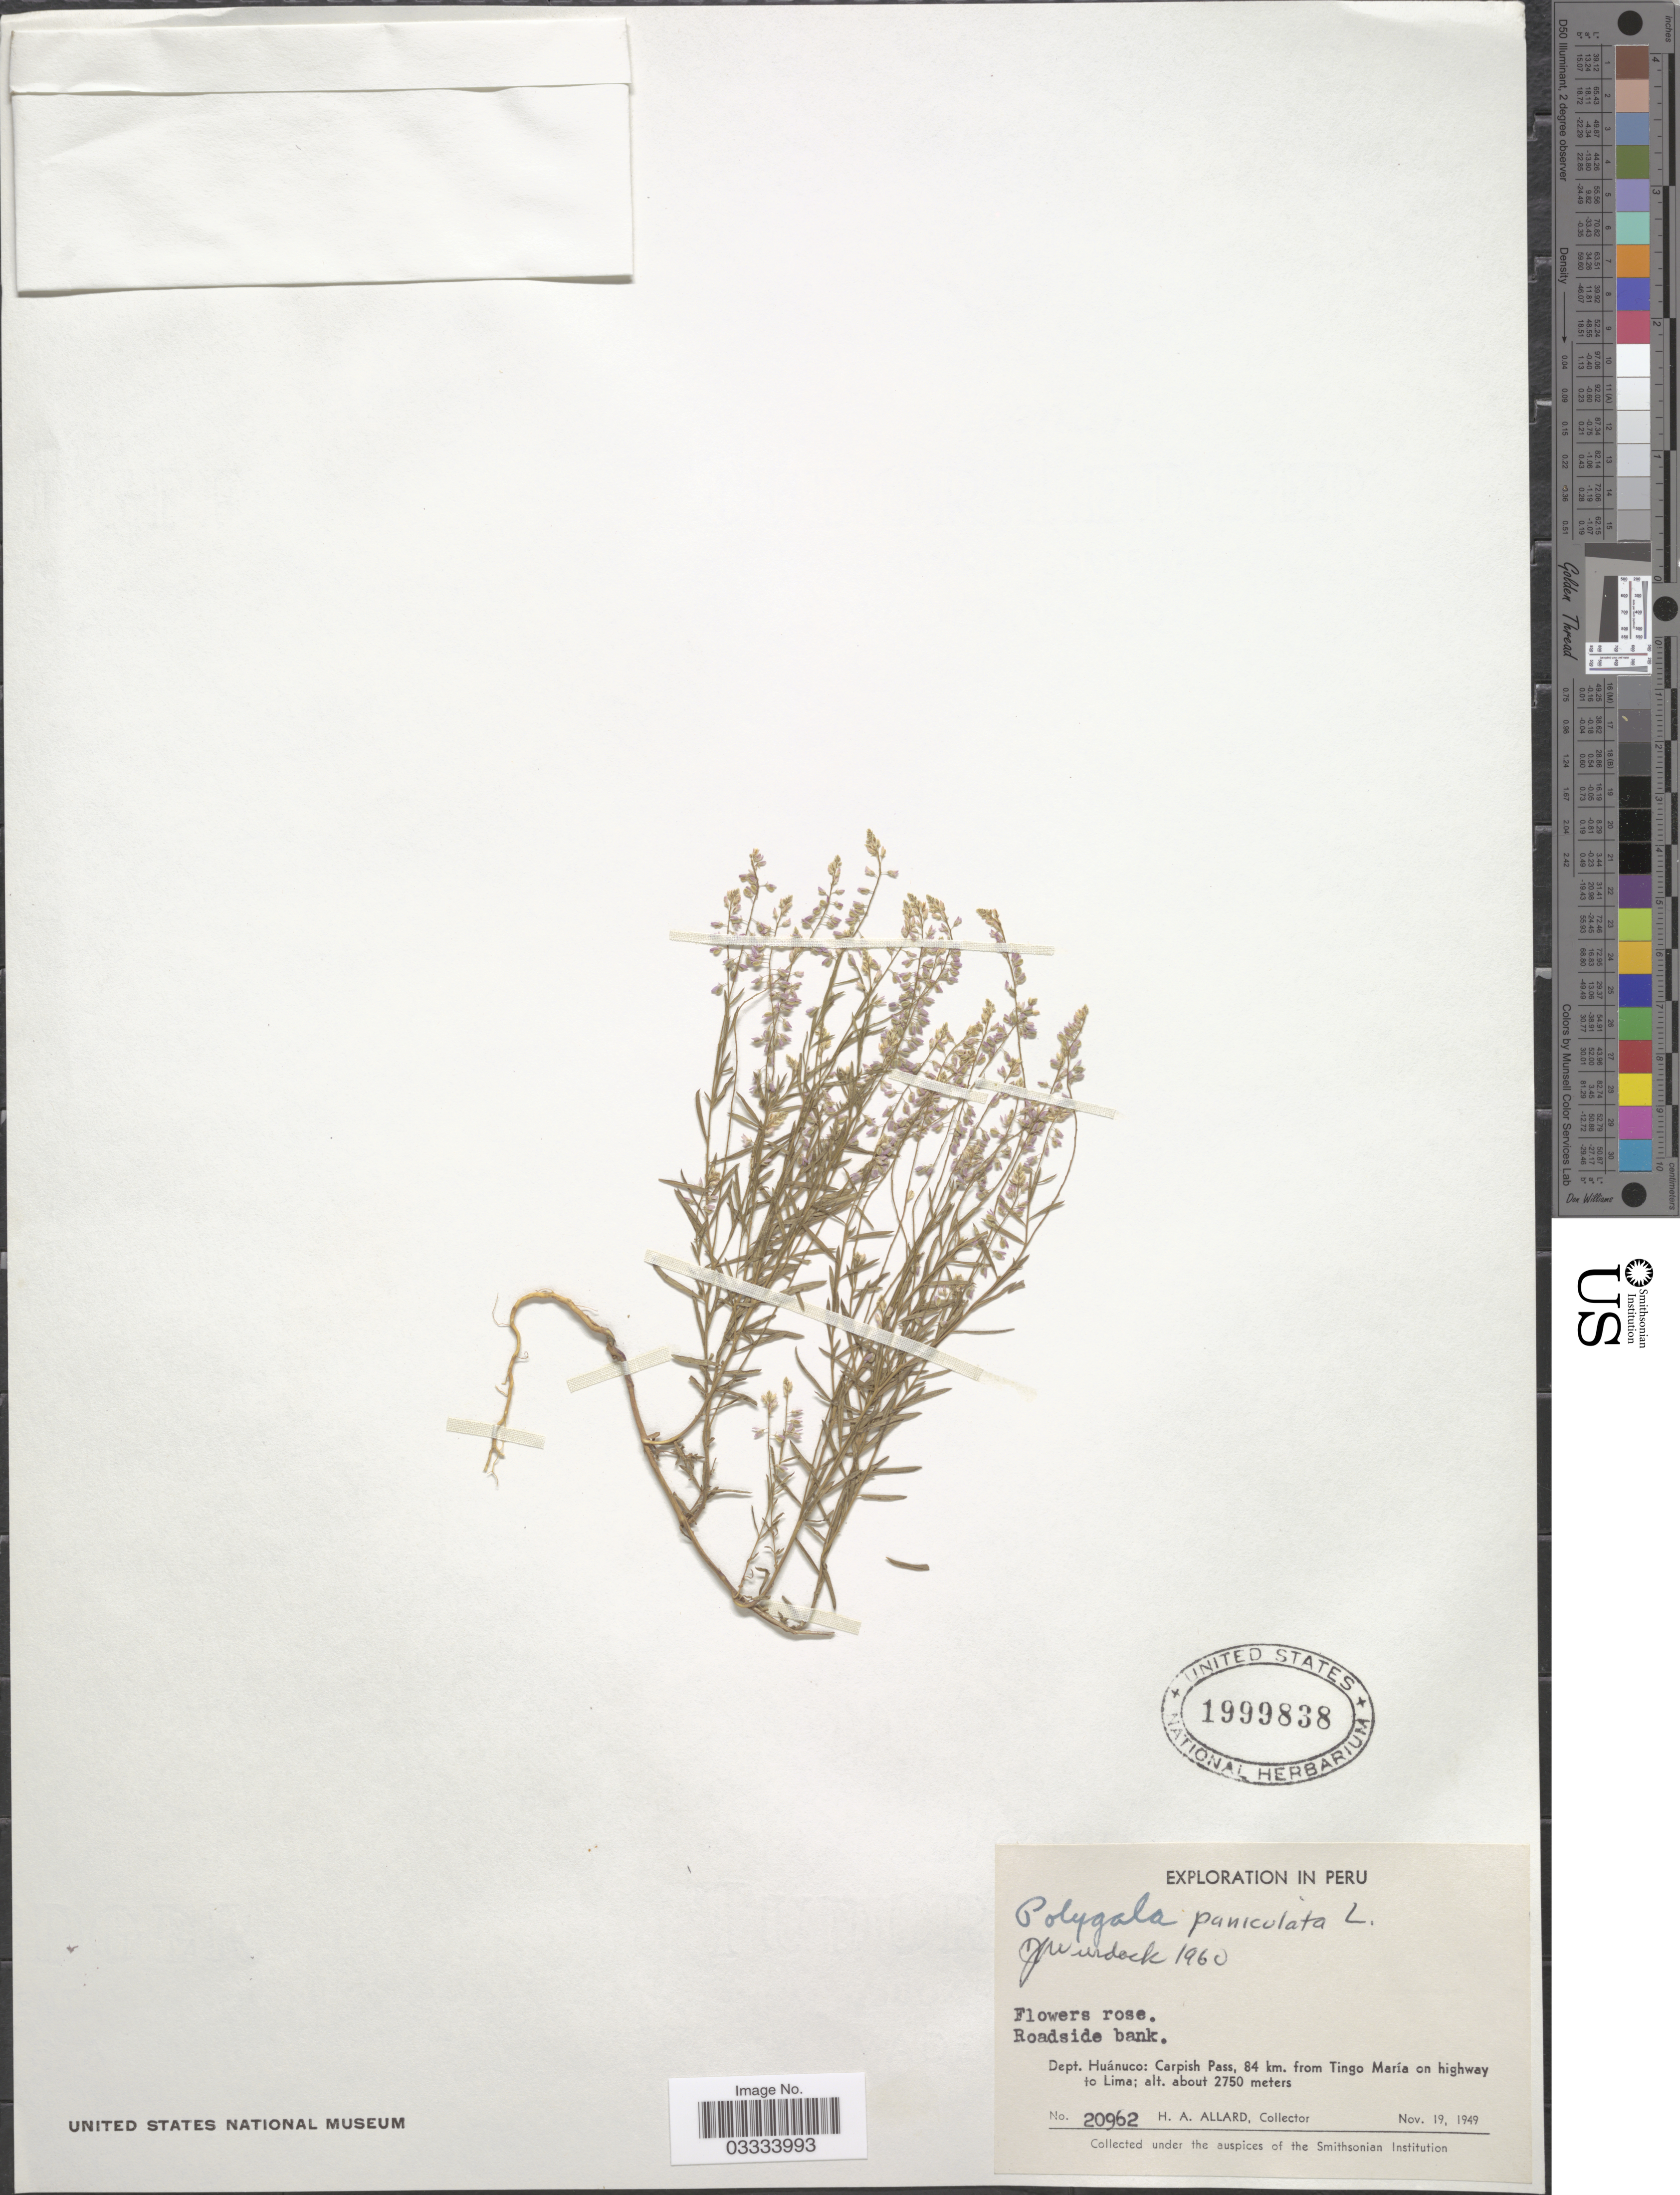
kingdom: Plantae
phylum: Tracheophyta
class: Magnoliopsida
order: Fabales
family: Polygalaceae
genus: Polygala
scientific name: Polygala paniculata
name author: L.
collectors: H. A. Allard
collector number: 20962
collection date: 1949-11-19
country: Peru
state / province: Huánuco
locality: Dept. Huánuco: Carpish Pass, 84 km. from Tingo María on highway to Lima.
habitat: roadside bank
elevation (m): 2750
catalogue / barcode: US 1999838